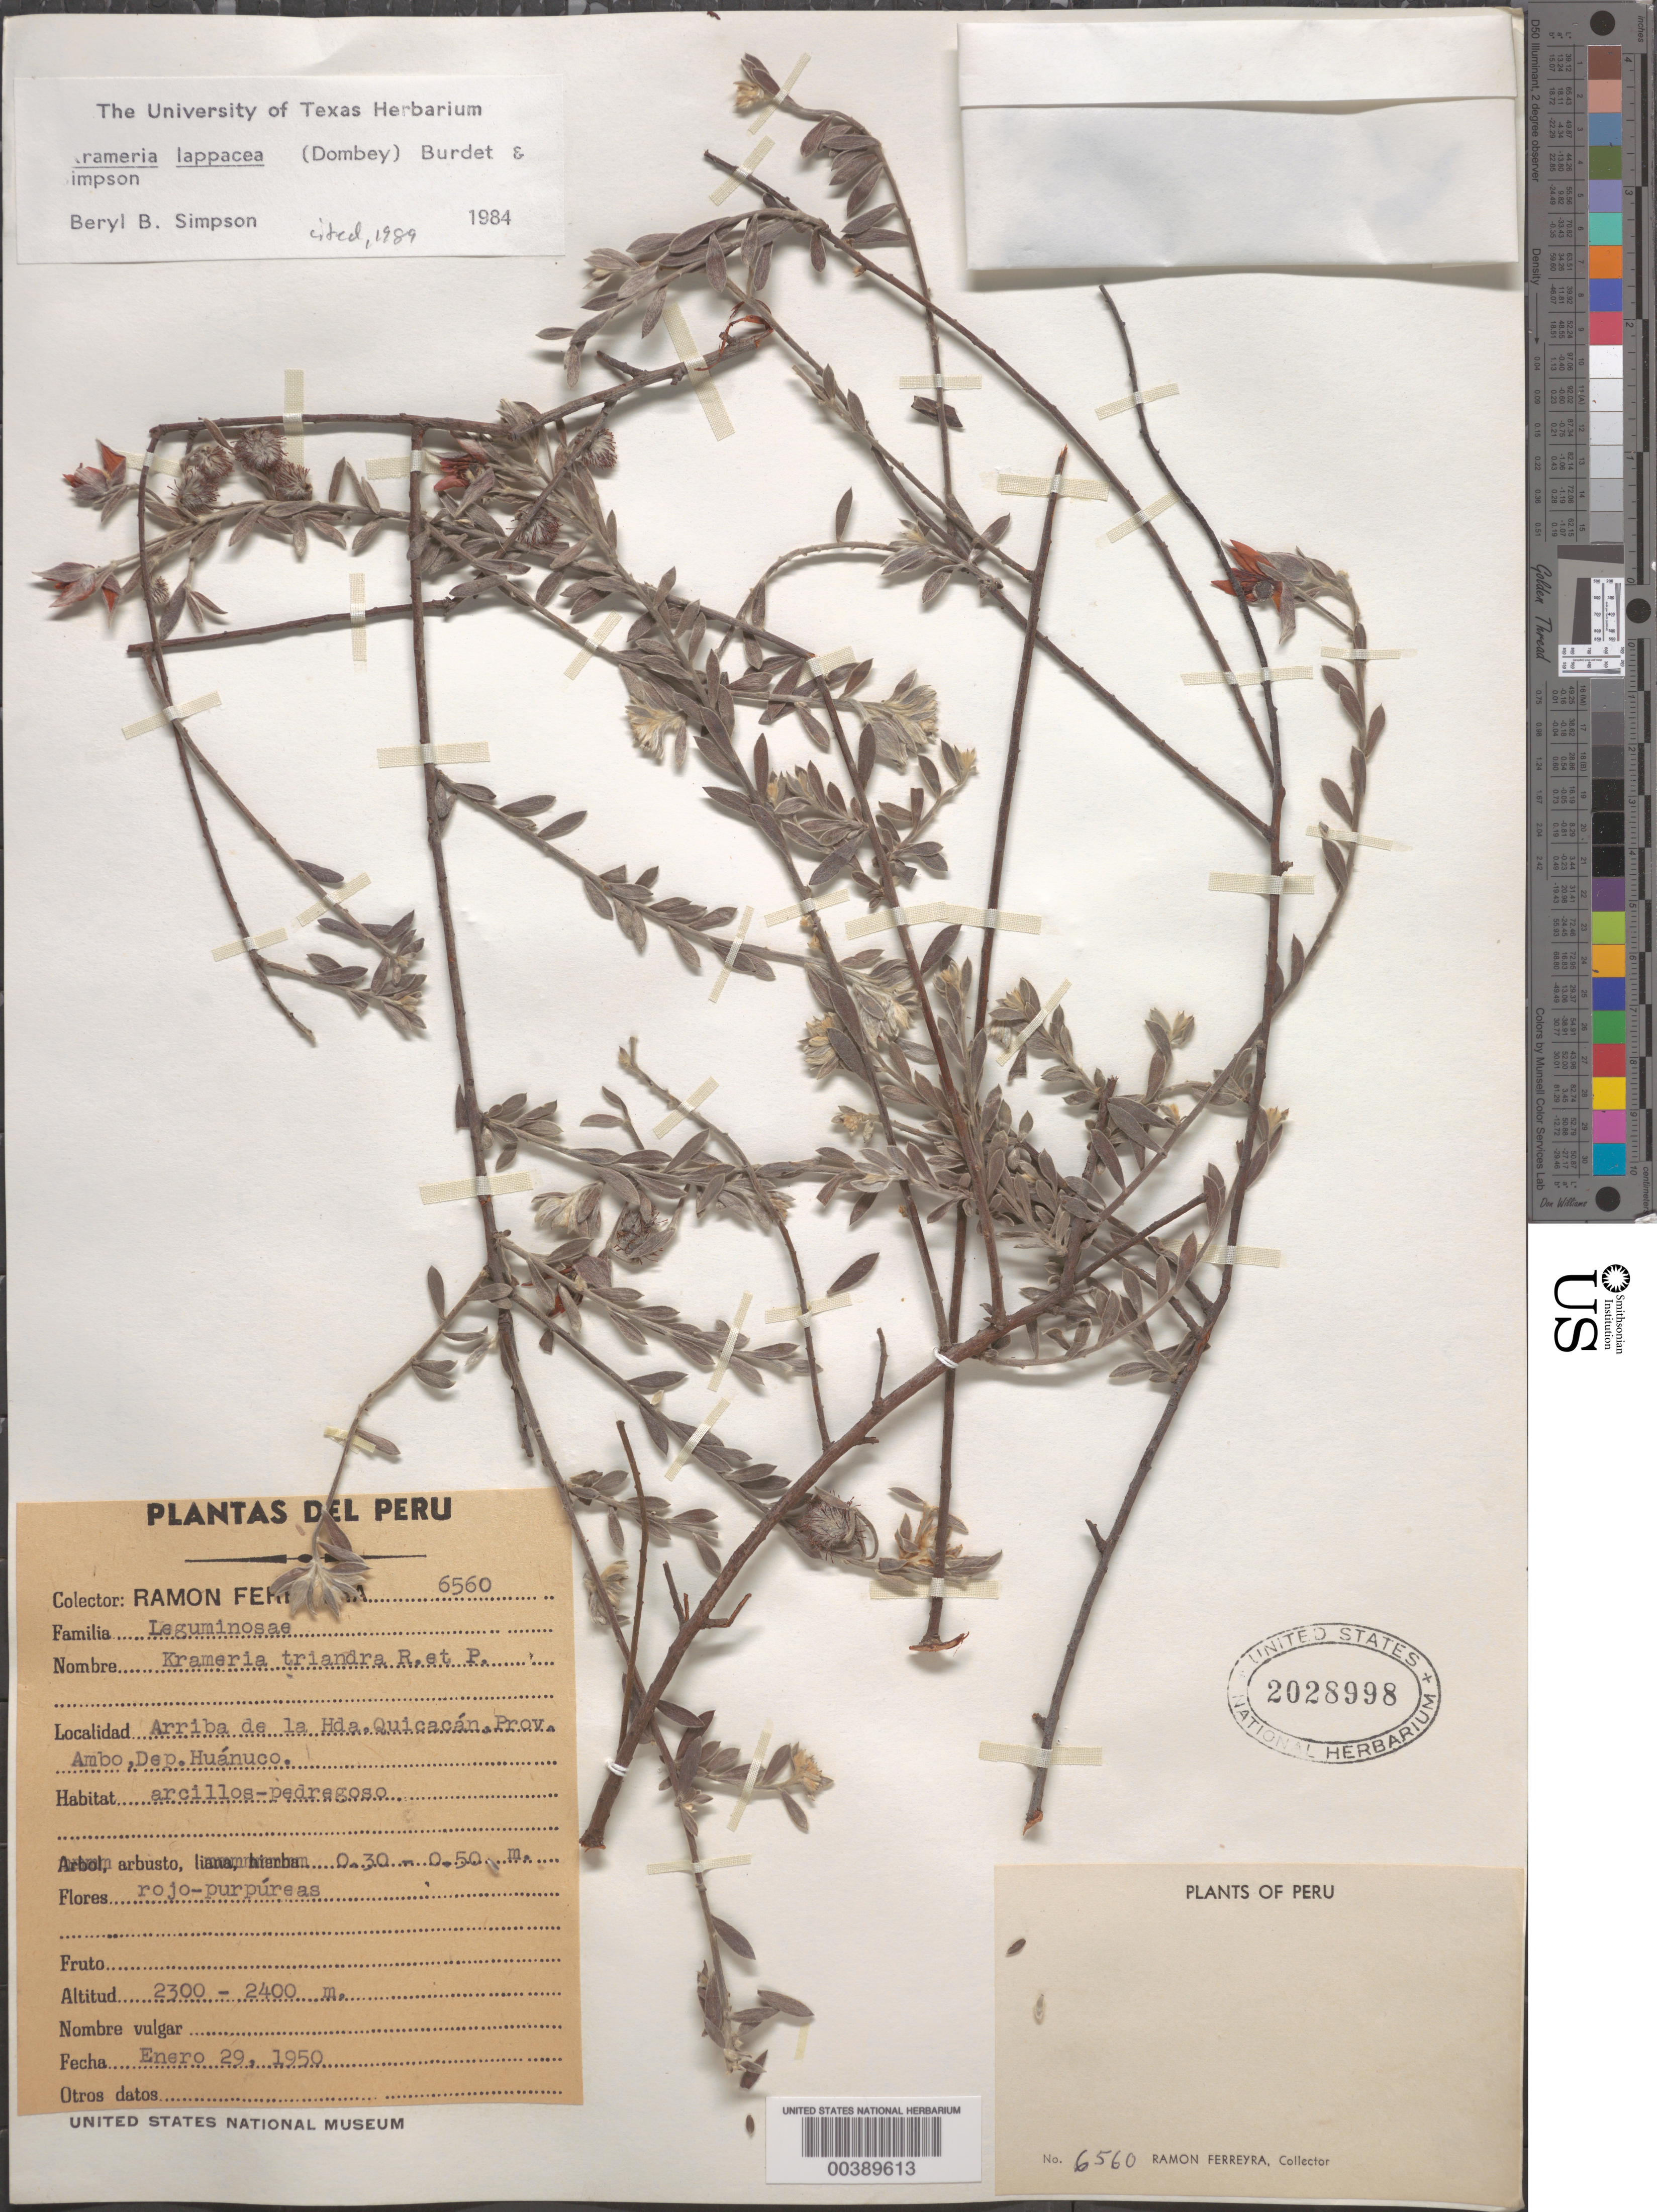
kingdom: Plantae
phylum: Tracheophyta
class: Magnoliopsida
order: Zygophyllales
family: Krameriaceae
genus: Krameria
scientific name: Krameria lappacea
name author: (Dombey) Burdet & B.B. Simpson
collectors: R. A. Ferreyra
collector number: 6560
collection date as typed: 29 Jan 1950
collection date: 1950-01-29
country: Peru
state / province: Huánuco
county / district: Ambo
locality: arriba de la Hda. Quicacan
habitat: Arcilloso-pedregoso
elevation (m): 2300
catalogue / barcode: US 2028998